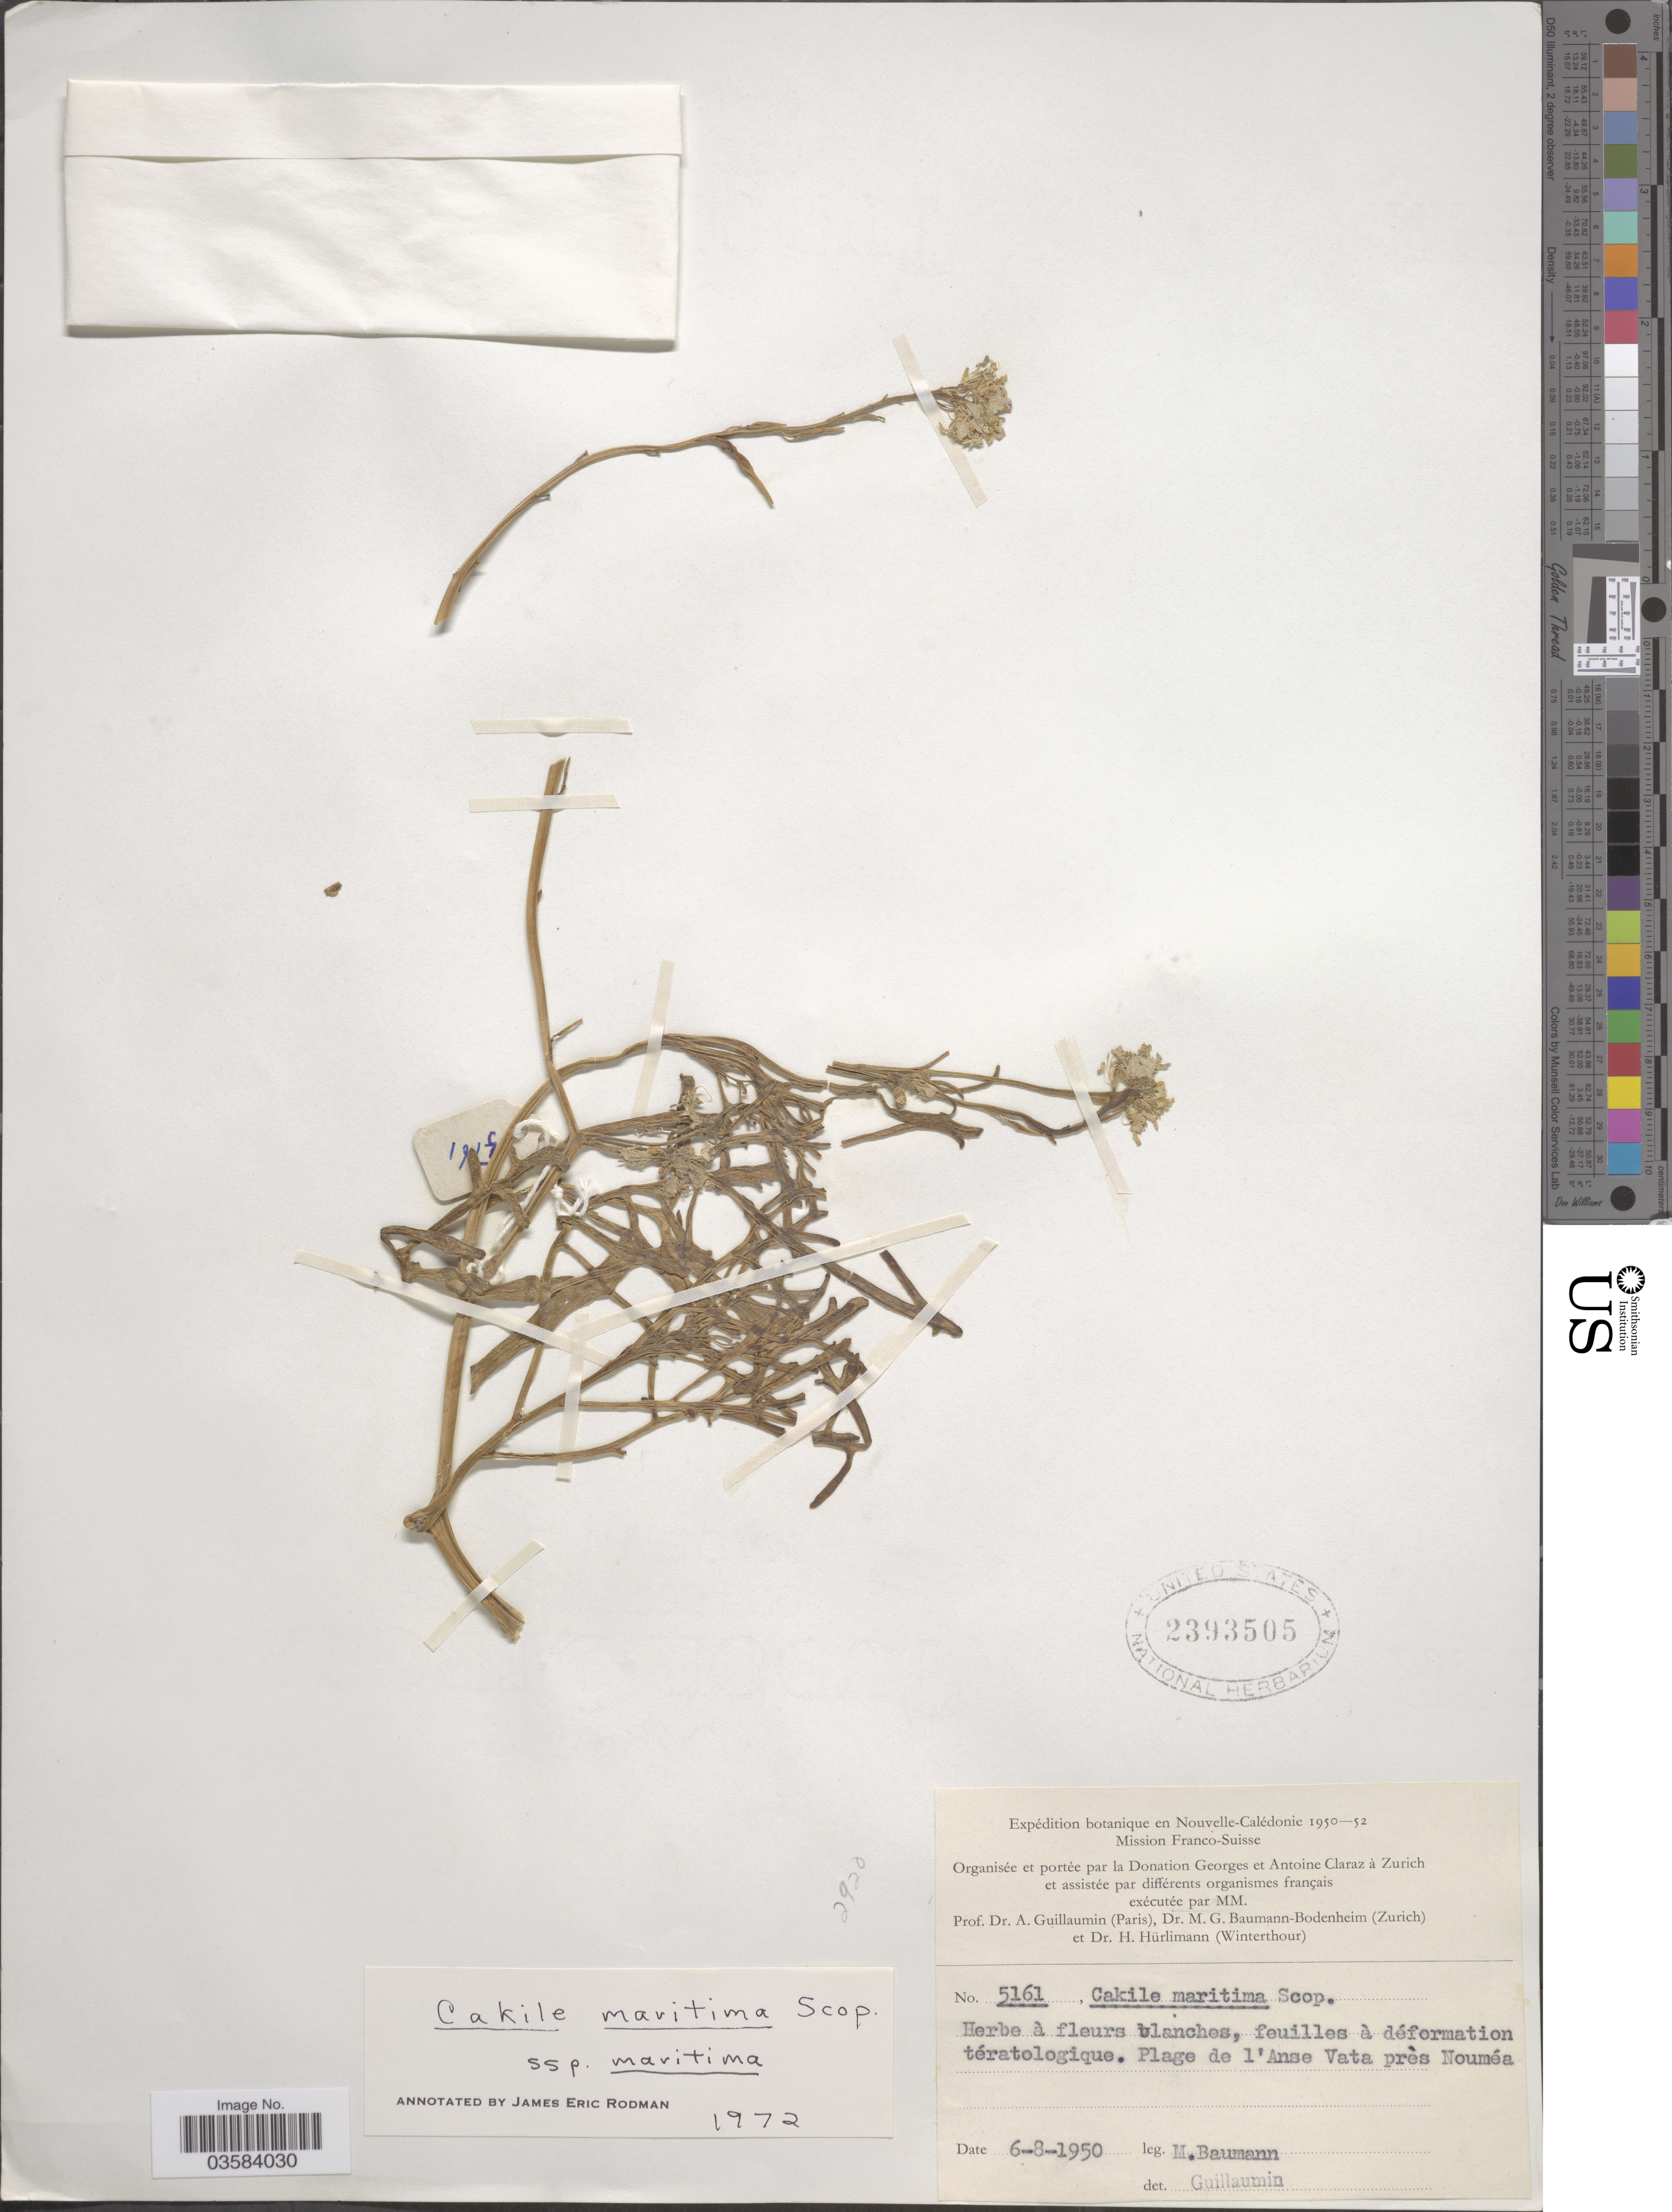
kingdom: Plantae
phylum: Tracheophyta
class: Magnoliopsida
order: Brassicales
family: Brassicaceae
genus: Cakile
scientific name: Cakile maritima subsp. maritima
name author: Scop.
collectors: M. Baumann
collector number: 5161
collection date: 1950-08-06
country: New Caledonia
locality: Nouvelle-Calédonia. [unsure placement] Plage de l'Anse Vata près Nouméa.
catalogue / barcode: US 2393505